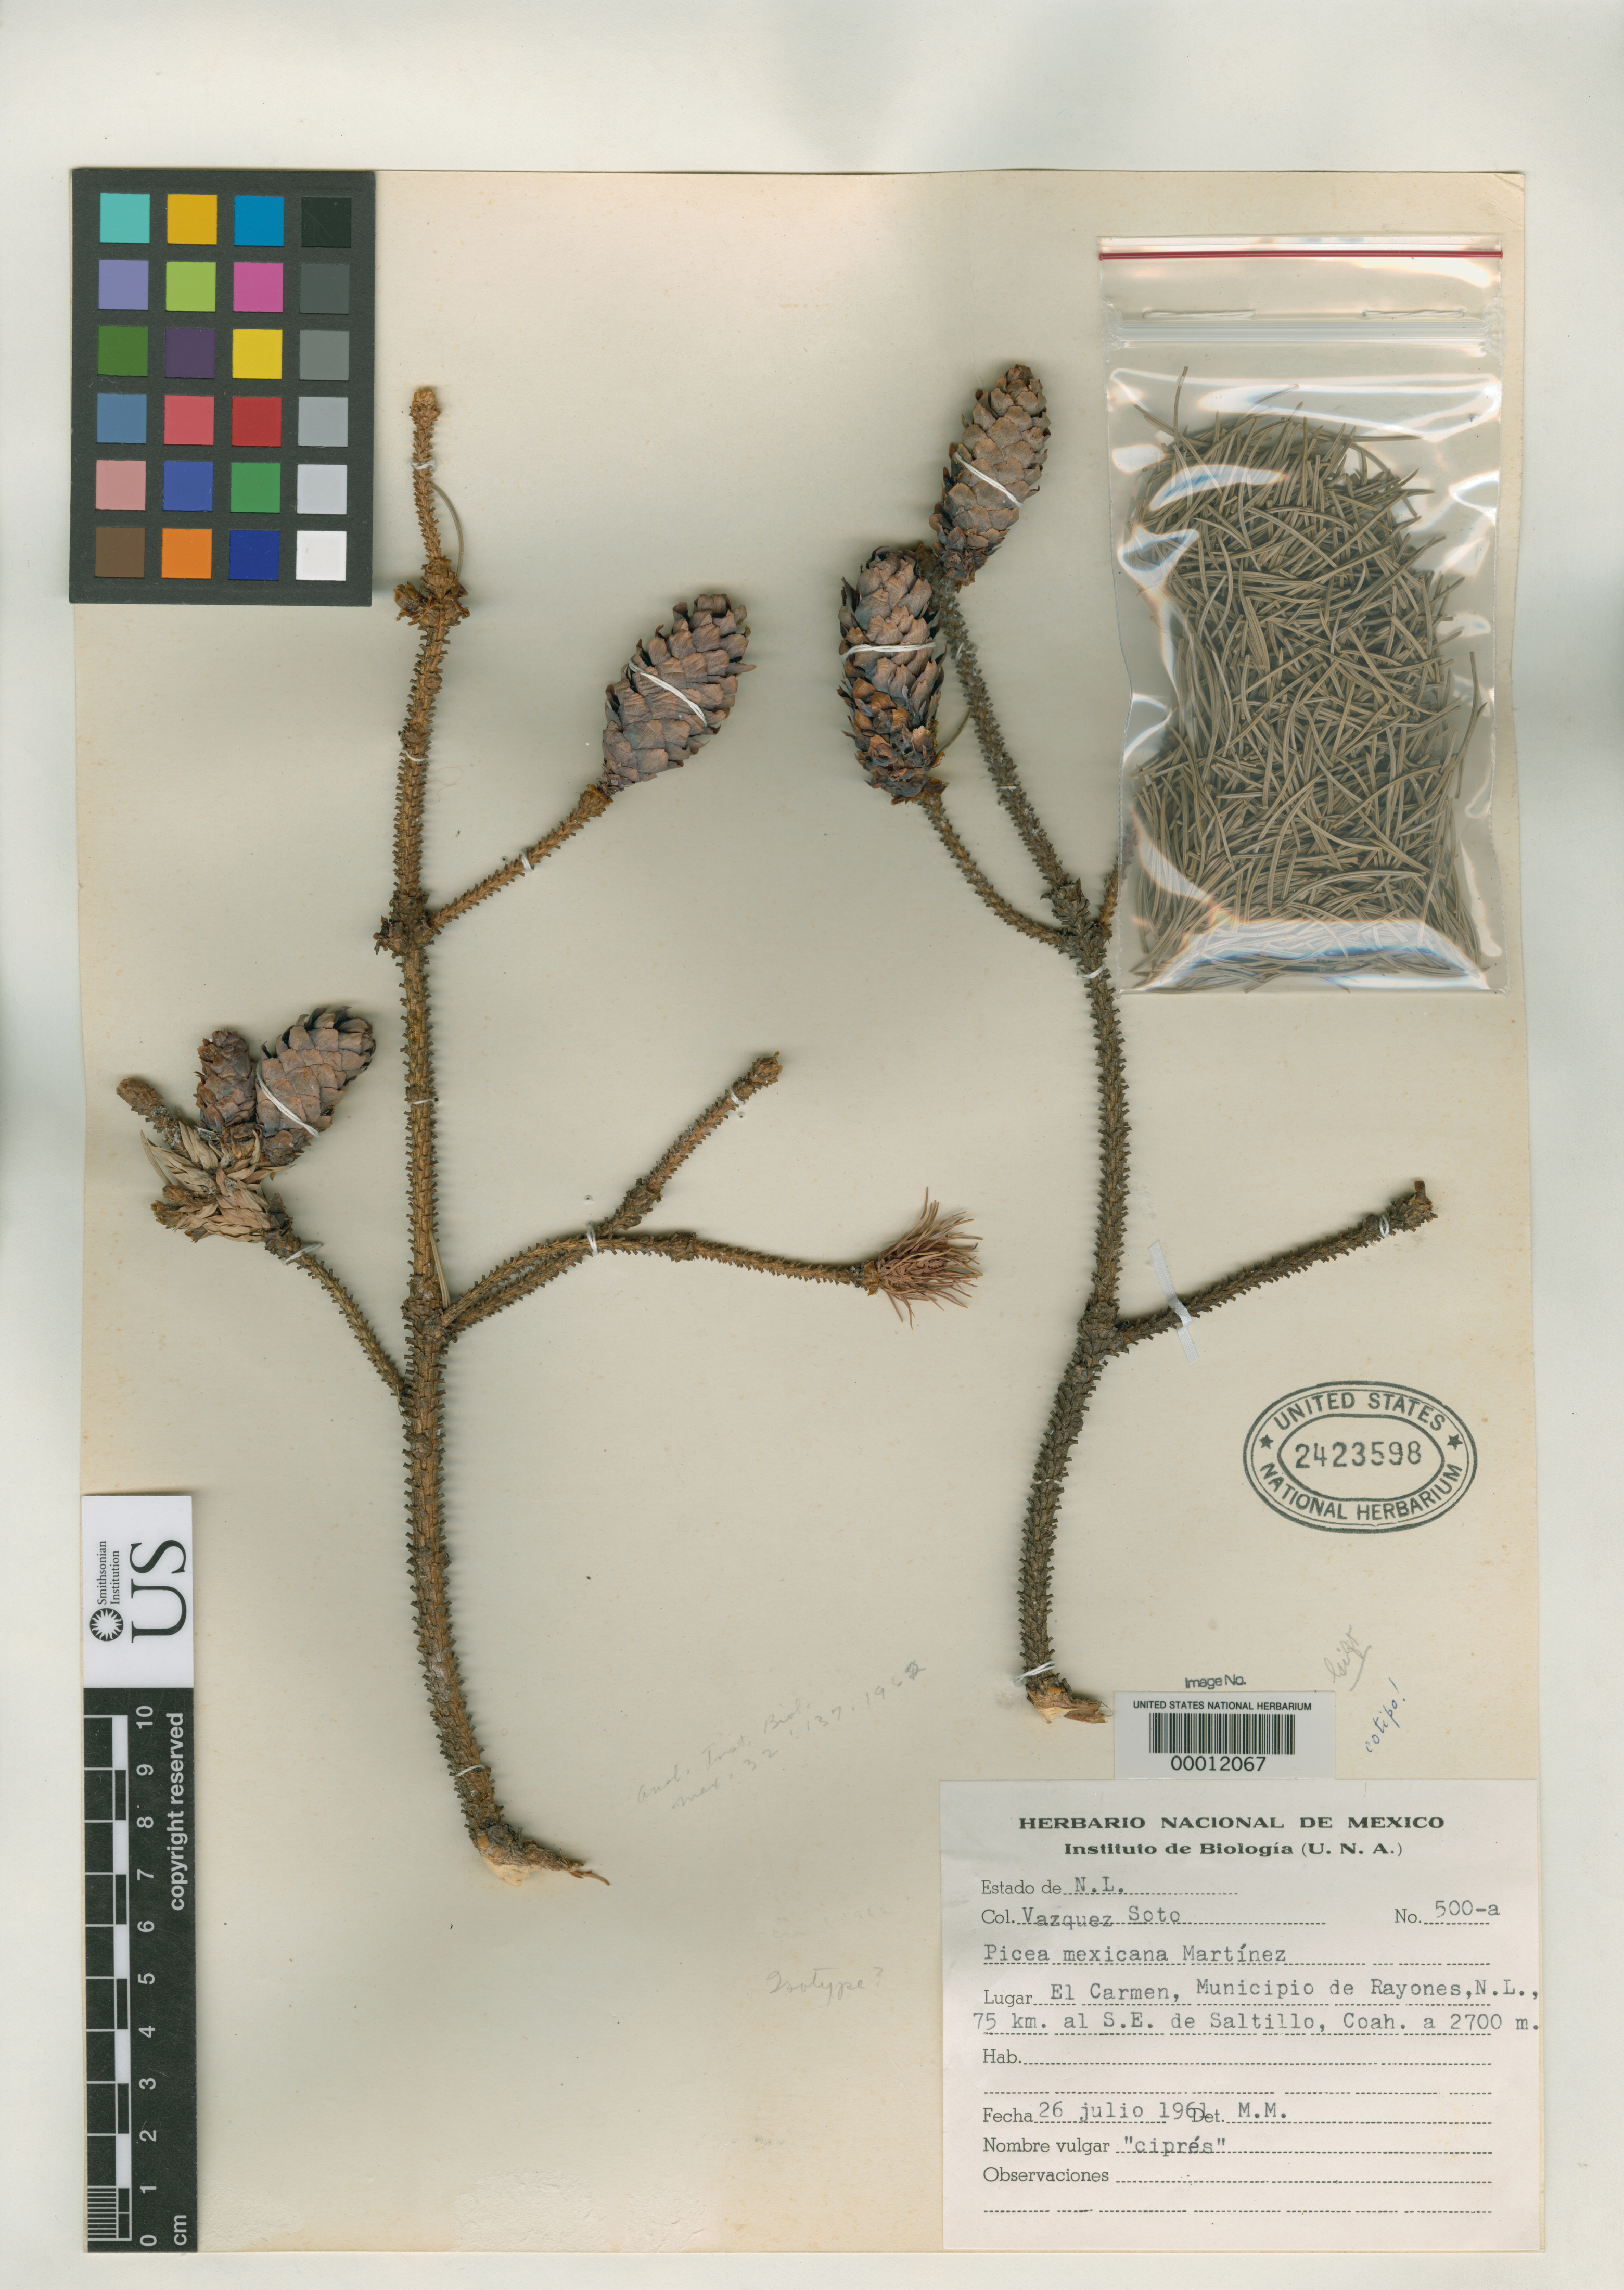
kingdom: Plantae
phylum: Tracheophyta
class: Pinopsida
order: Pinales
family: Pinaceae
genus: Picea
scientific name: Picea mexicana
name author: Martínez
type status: Isotype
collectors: Vazquez Soto, --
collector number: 500-a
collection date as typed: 26 Jul 1961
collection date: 1961-07-26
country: Mexico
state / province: Coahuila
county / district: Rayones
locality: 75 km al SE de Saltillo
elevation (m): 2700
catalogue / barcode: US 2423598